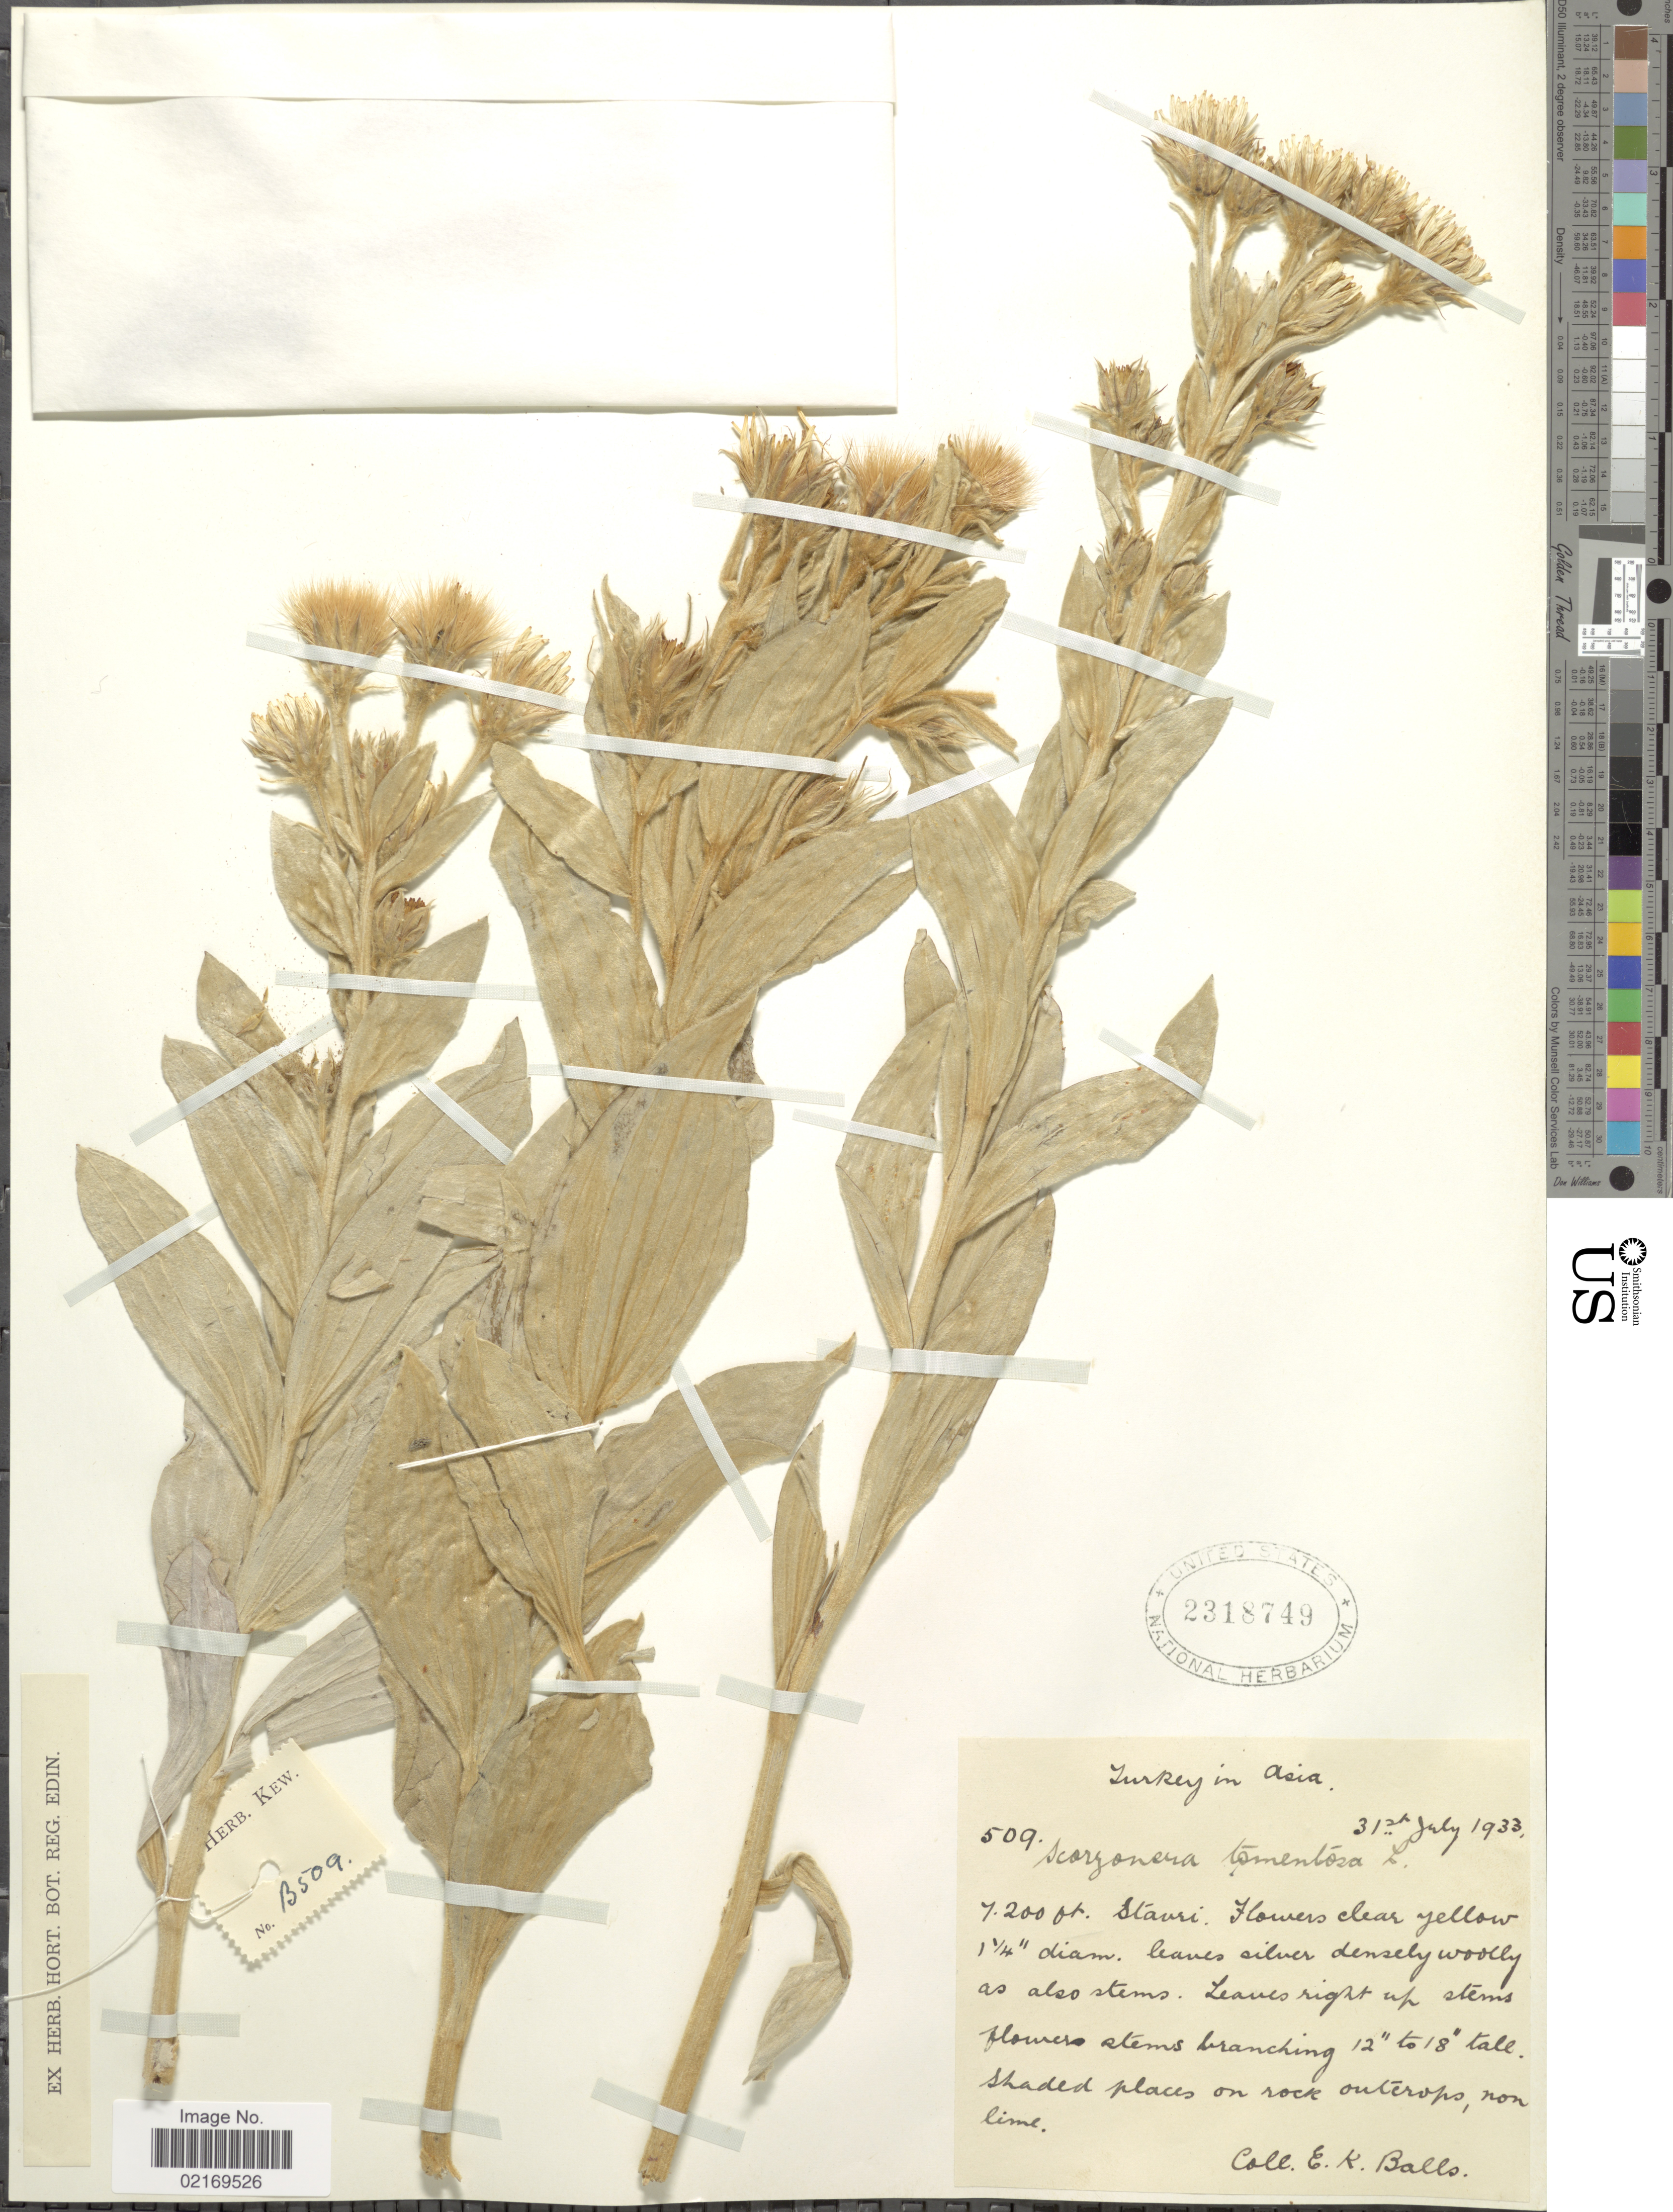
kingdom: Plantae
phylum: Tracheophyta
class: Magnoliopsida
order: Asterales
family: Asteraceae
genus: Scorzonera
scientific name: Scorzonera tomentosa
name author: L.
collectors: E. K. Balls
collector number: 509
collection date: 1933-07-31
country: Turkey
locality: Turkey in Asia, Stauri [interpreted], shaded places on rock outcrops.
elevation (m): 2195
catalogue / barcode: US 2318749